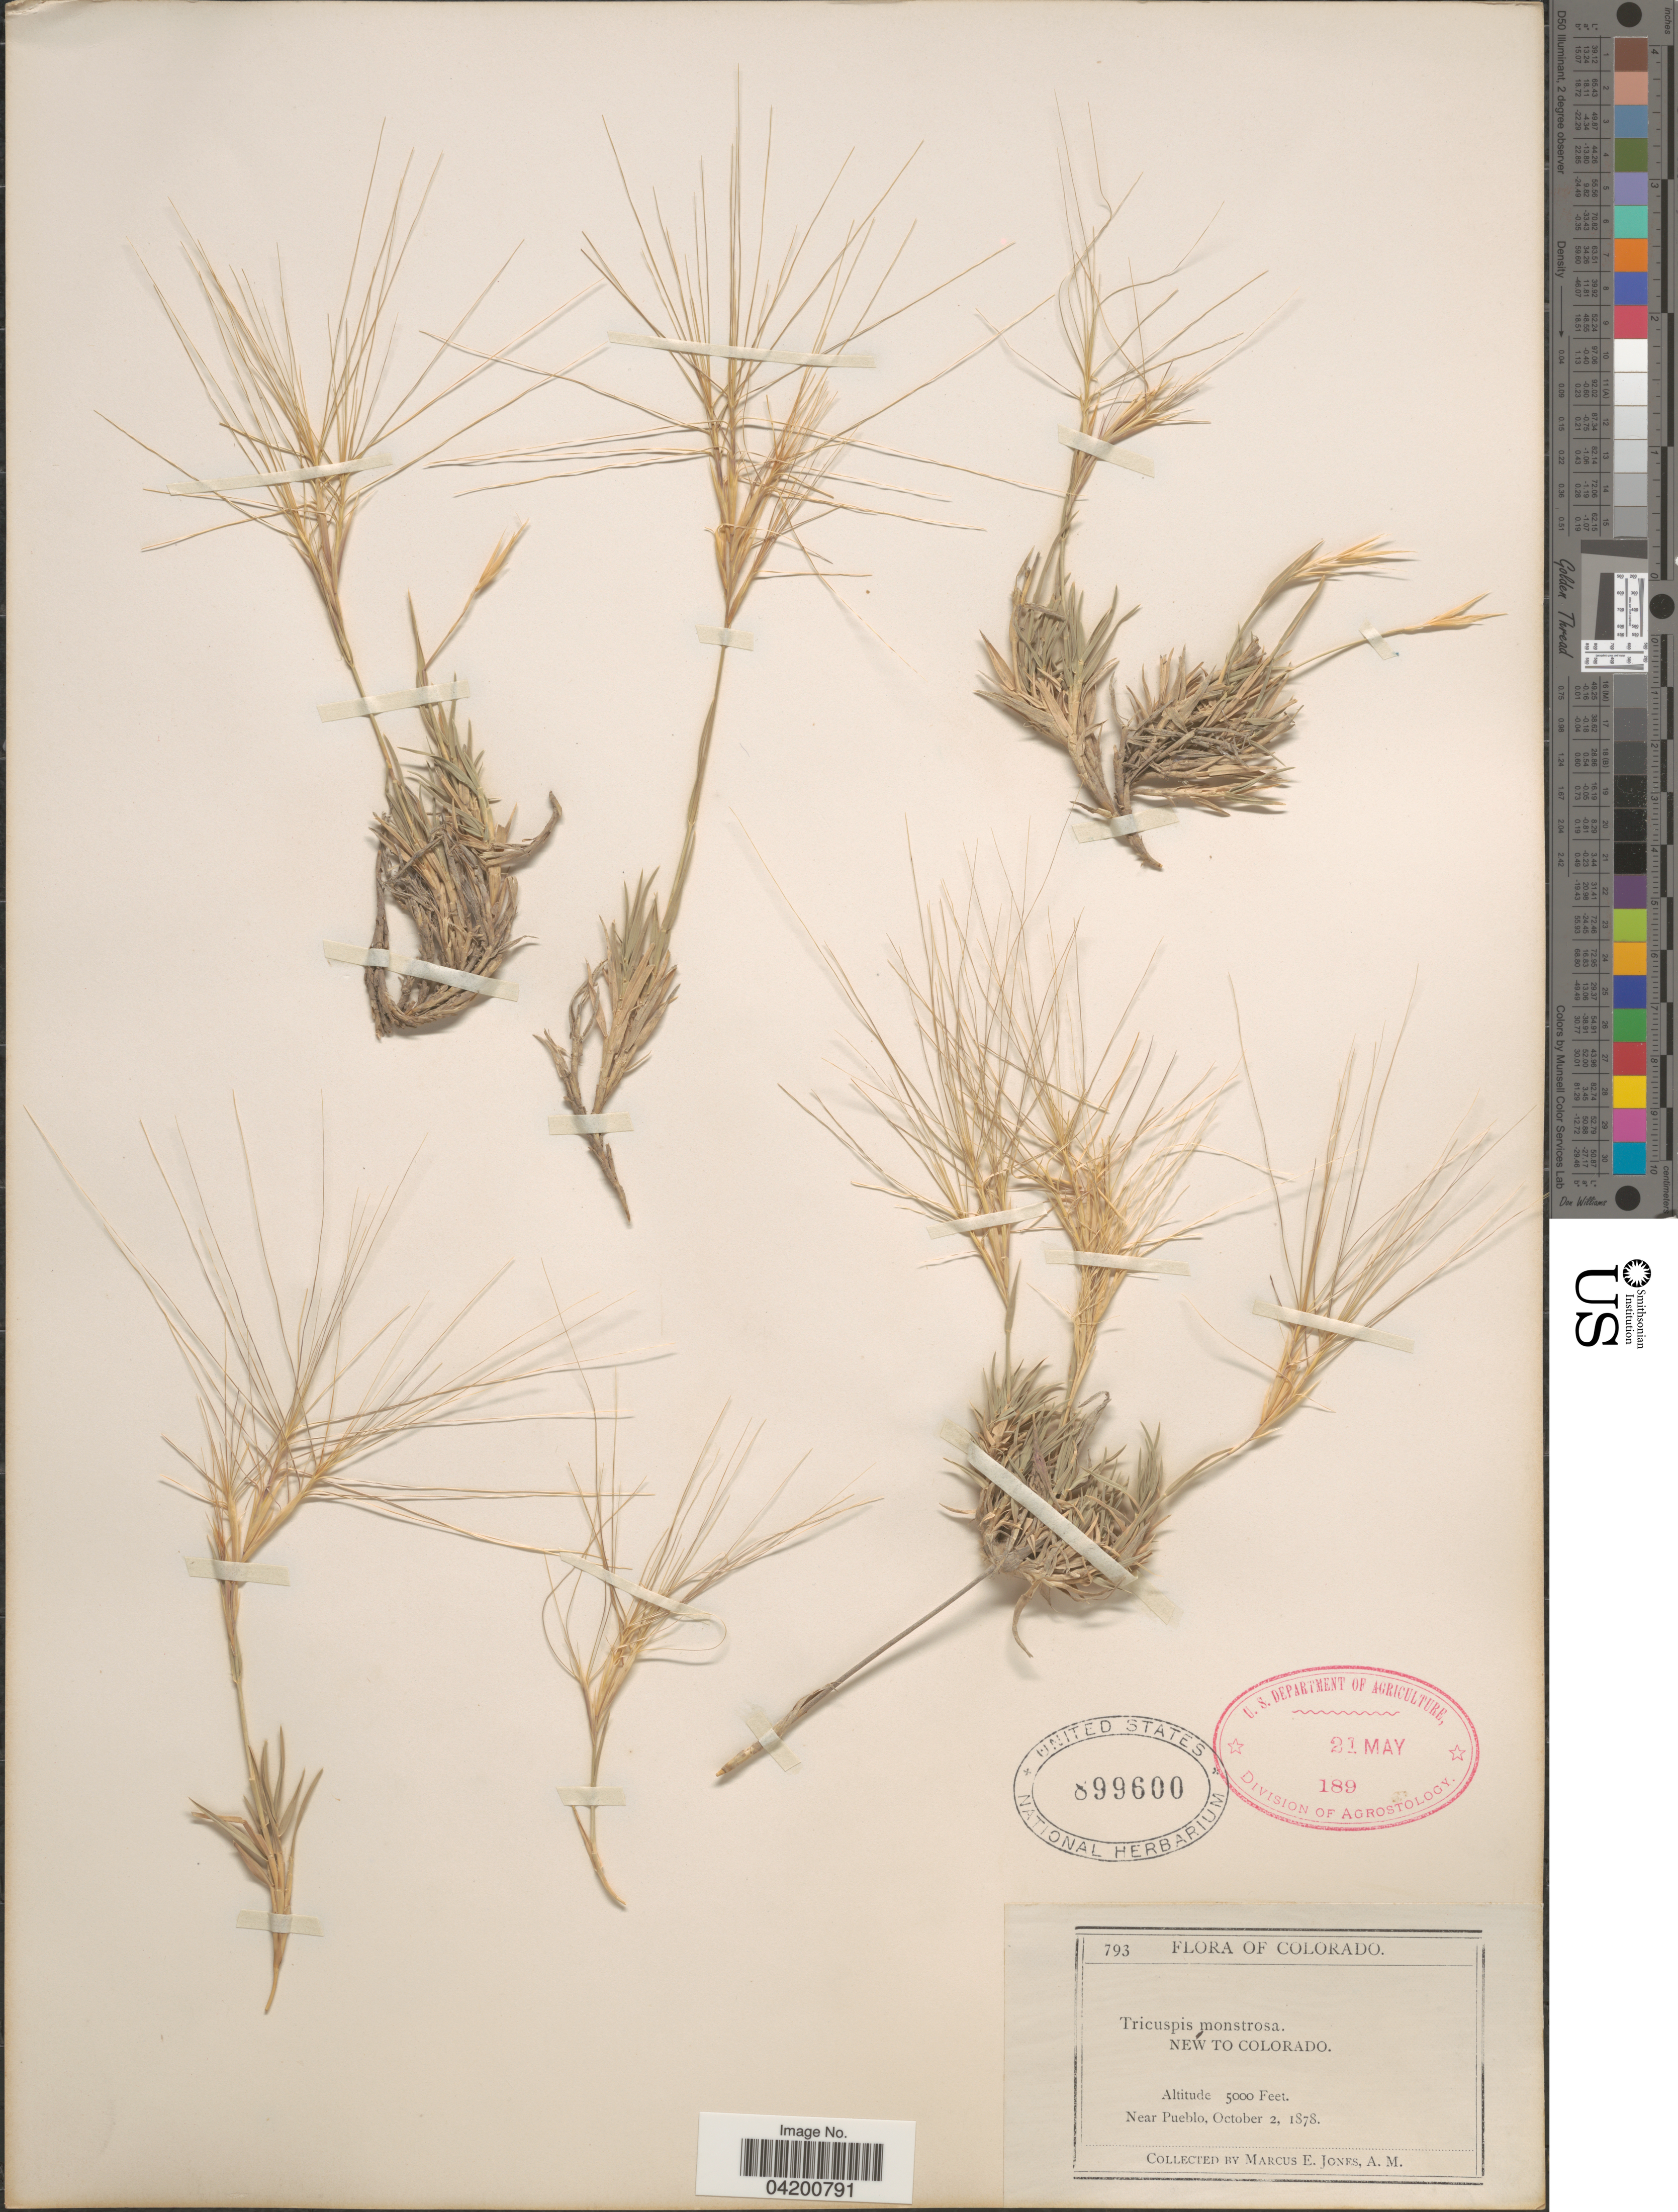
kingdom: Plantae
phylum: Tracheophyta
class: Liliopsida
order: Poales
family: Poaceae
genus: Scleropogon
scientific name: Scleropogon brevifolius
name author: Phil.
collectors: M. E. Jones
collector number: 793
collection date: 1878-10-02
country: United States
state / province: Colorado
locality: Near Pueblo.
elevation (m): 1524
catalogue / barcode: US 899600